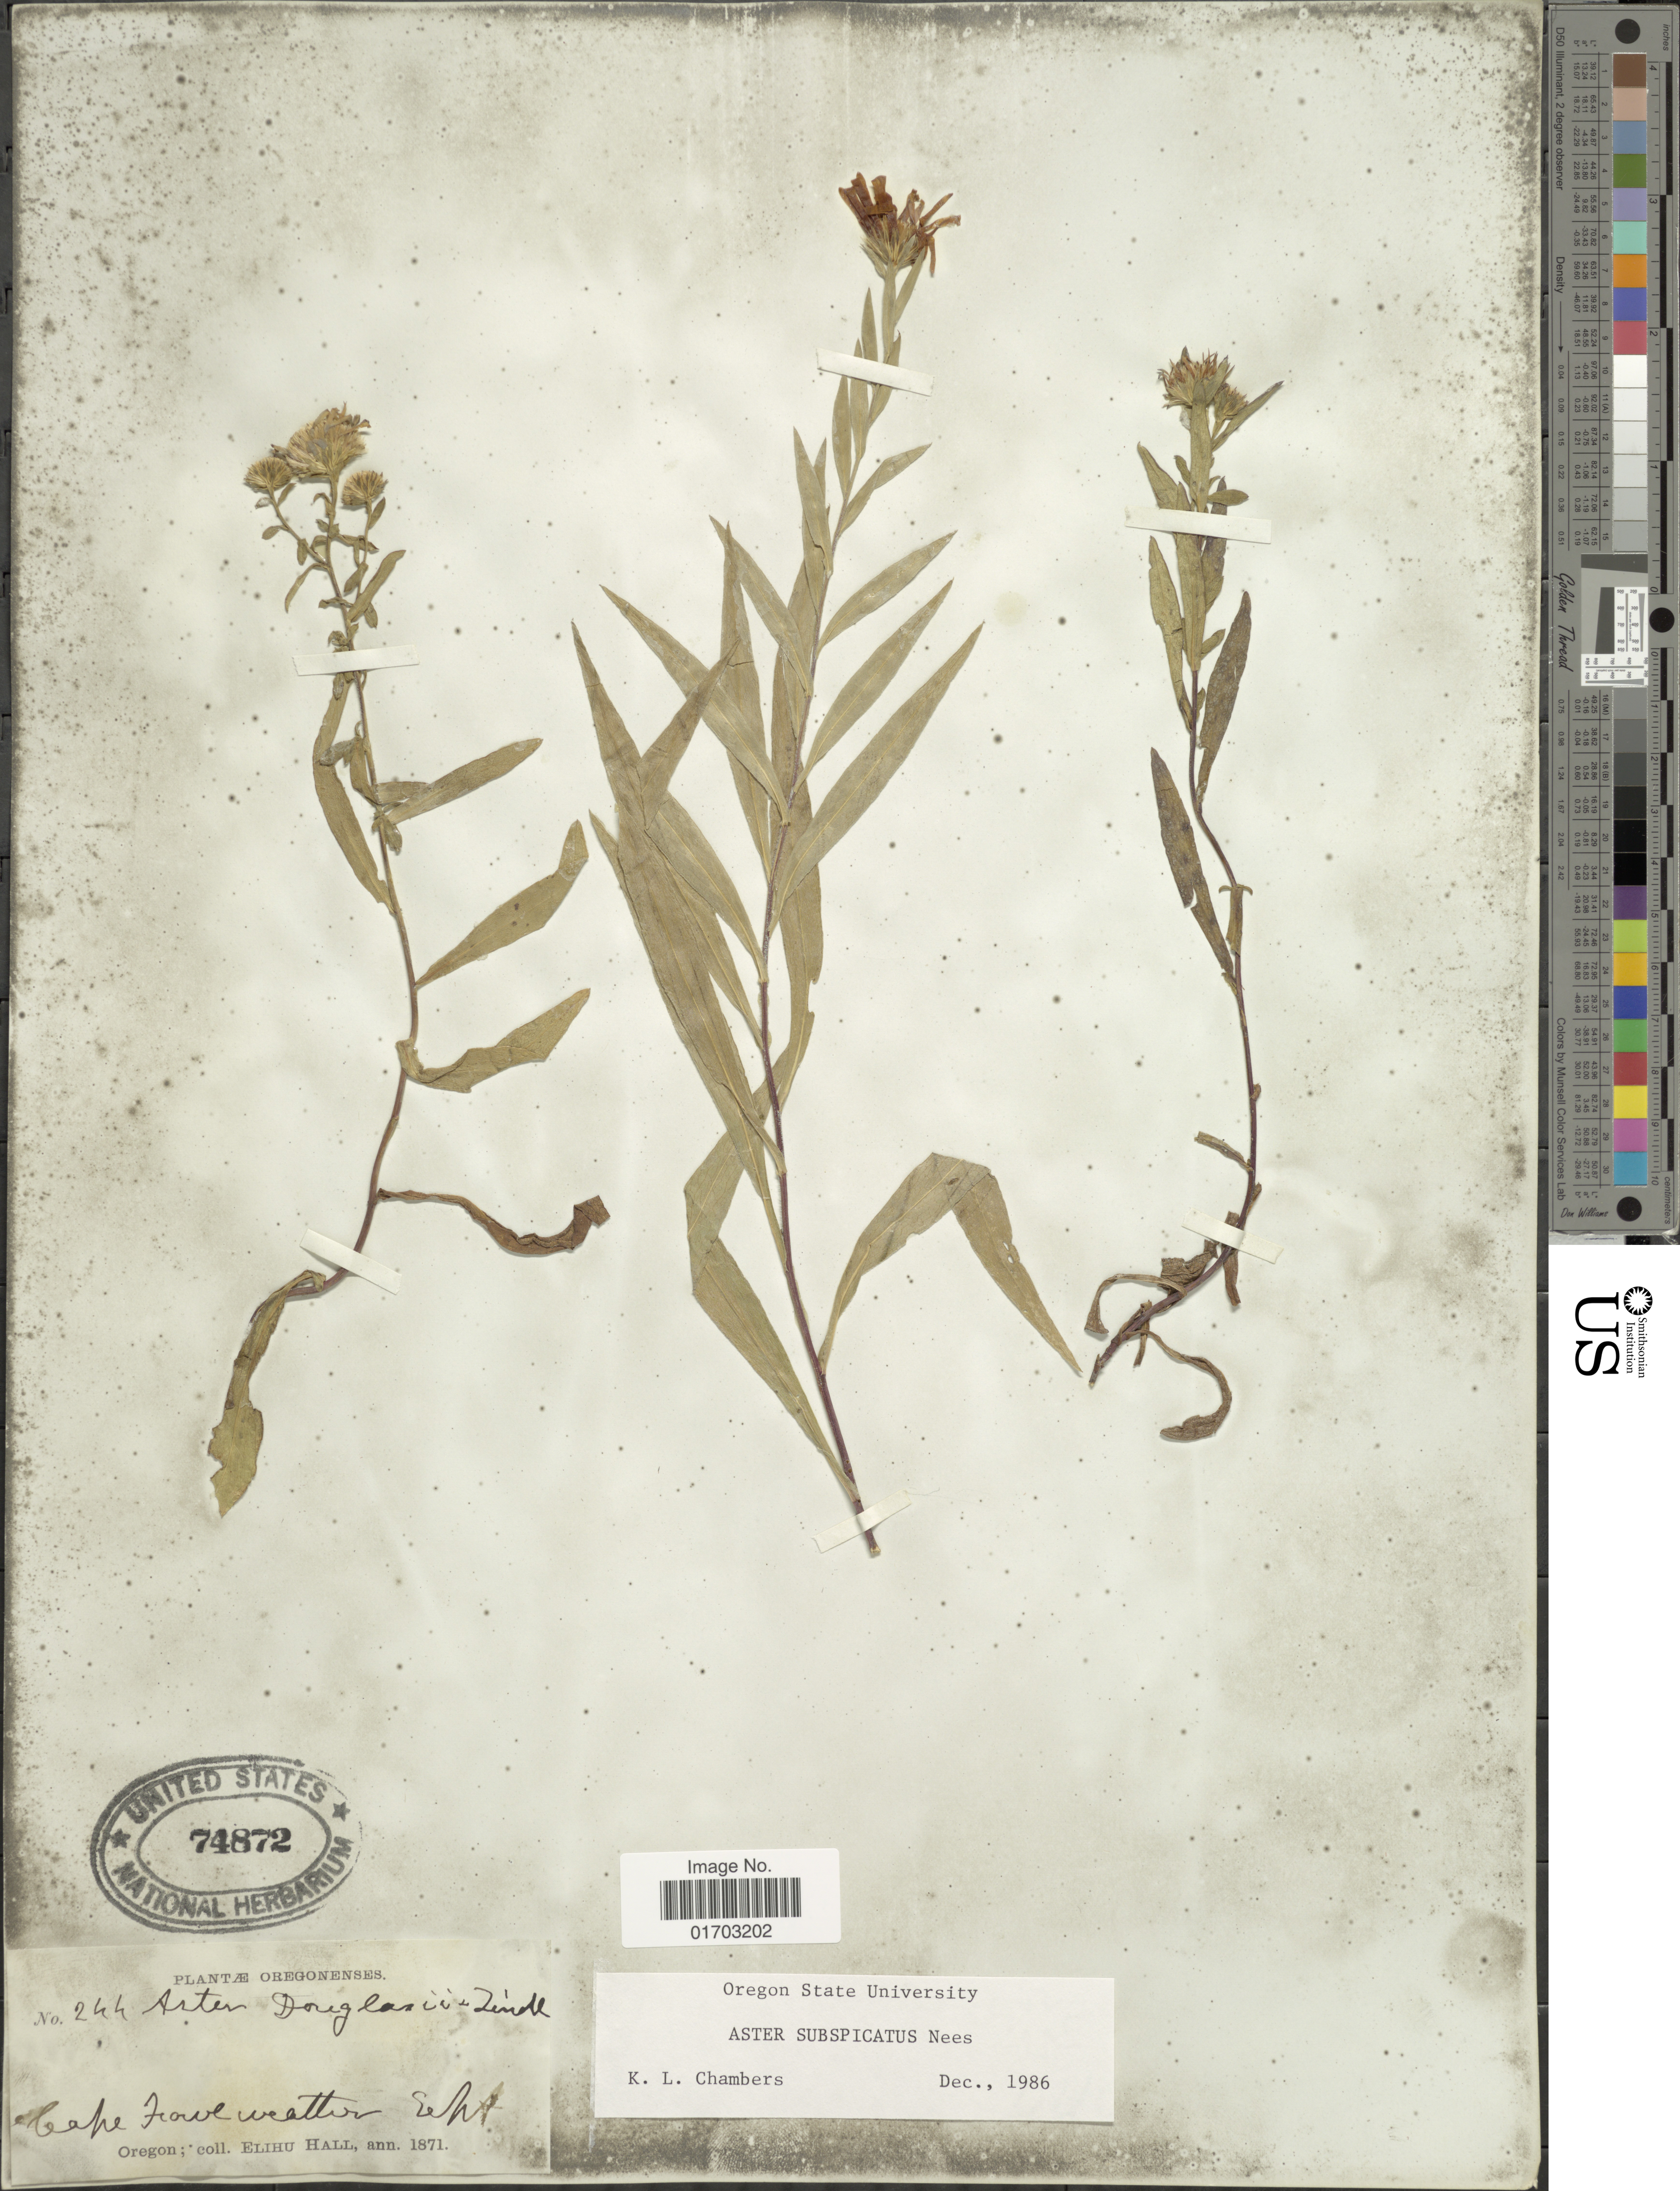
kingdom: Plantae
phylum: Tracheophyta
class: Magnoliopsida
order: Asterales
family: Asteraceae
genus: Symphyotrichum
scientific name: Symphyotrichum subspicatum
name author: (Nees) G.L. Nesom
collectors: E. Hall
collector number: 244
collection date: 1871-09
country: United States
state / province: Oregon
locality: Cape Howe Weather.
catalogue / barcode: US 74872